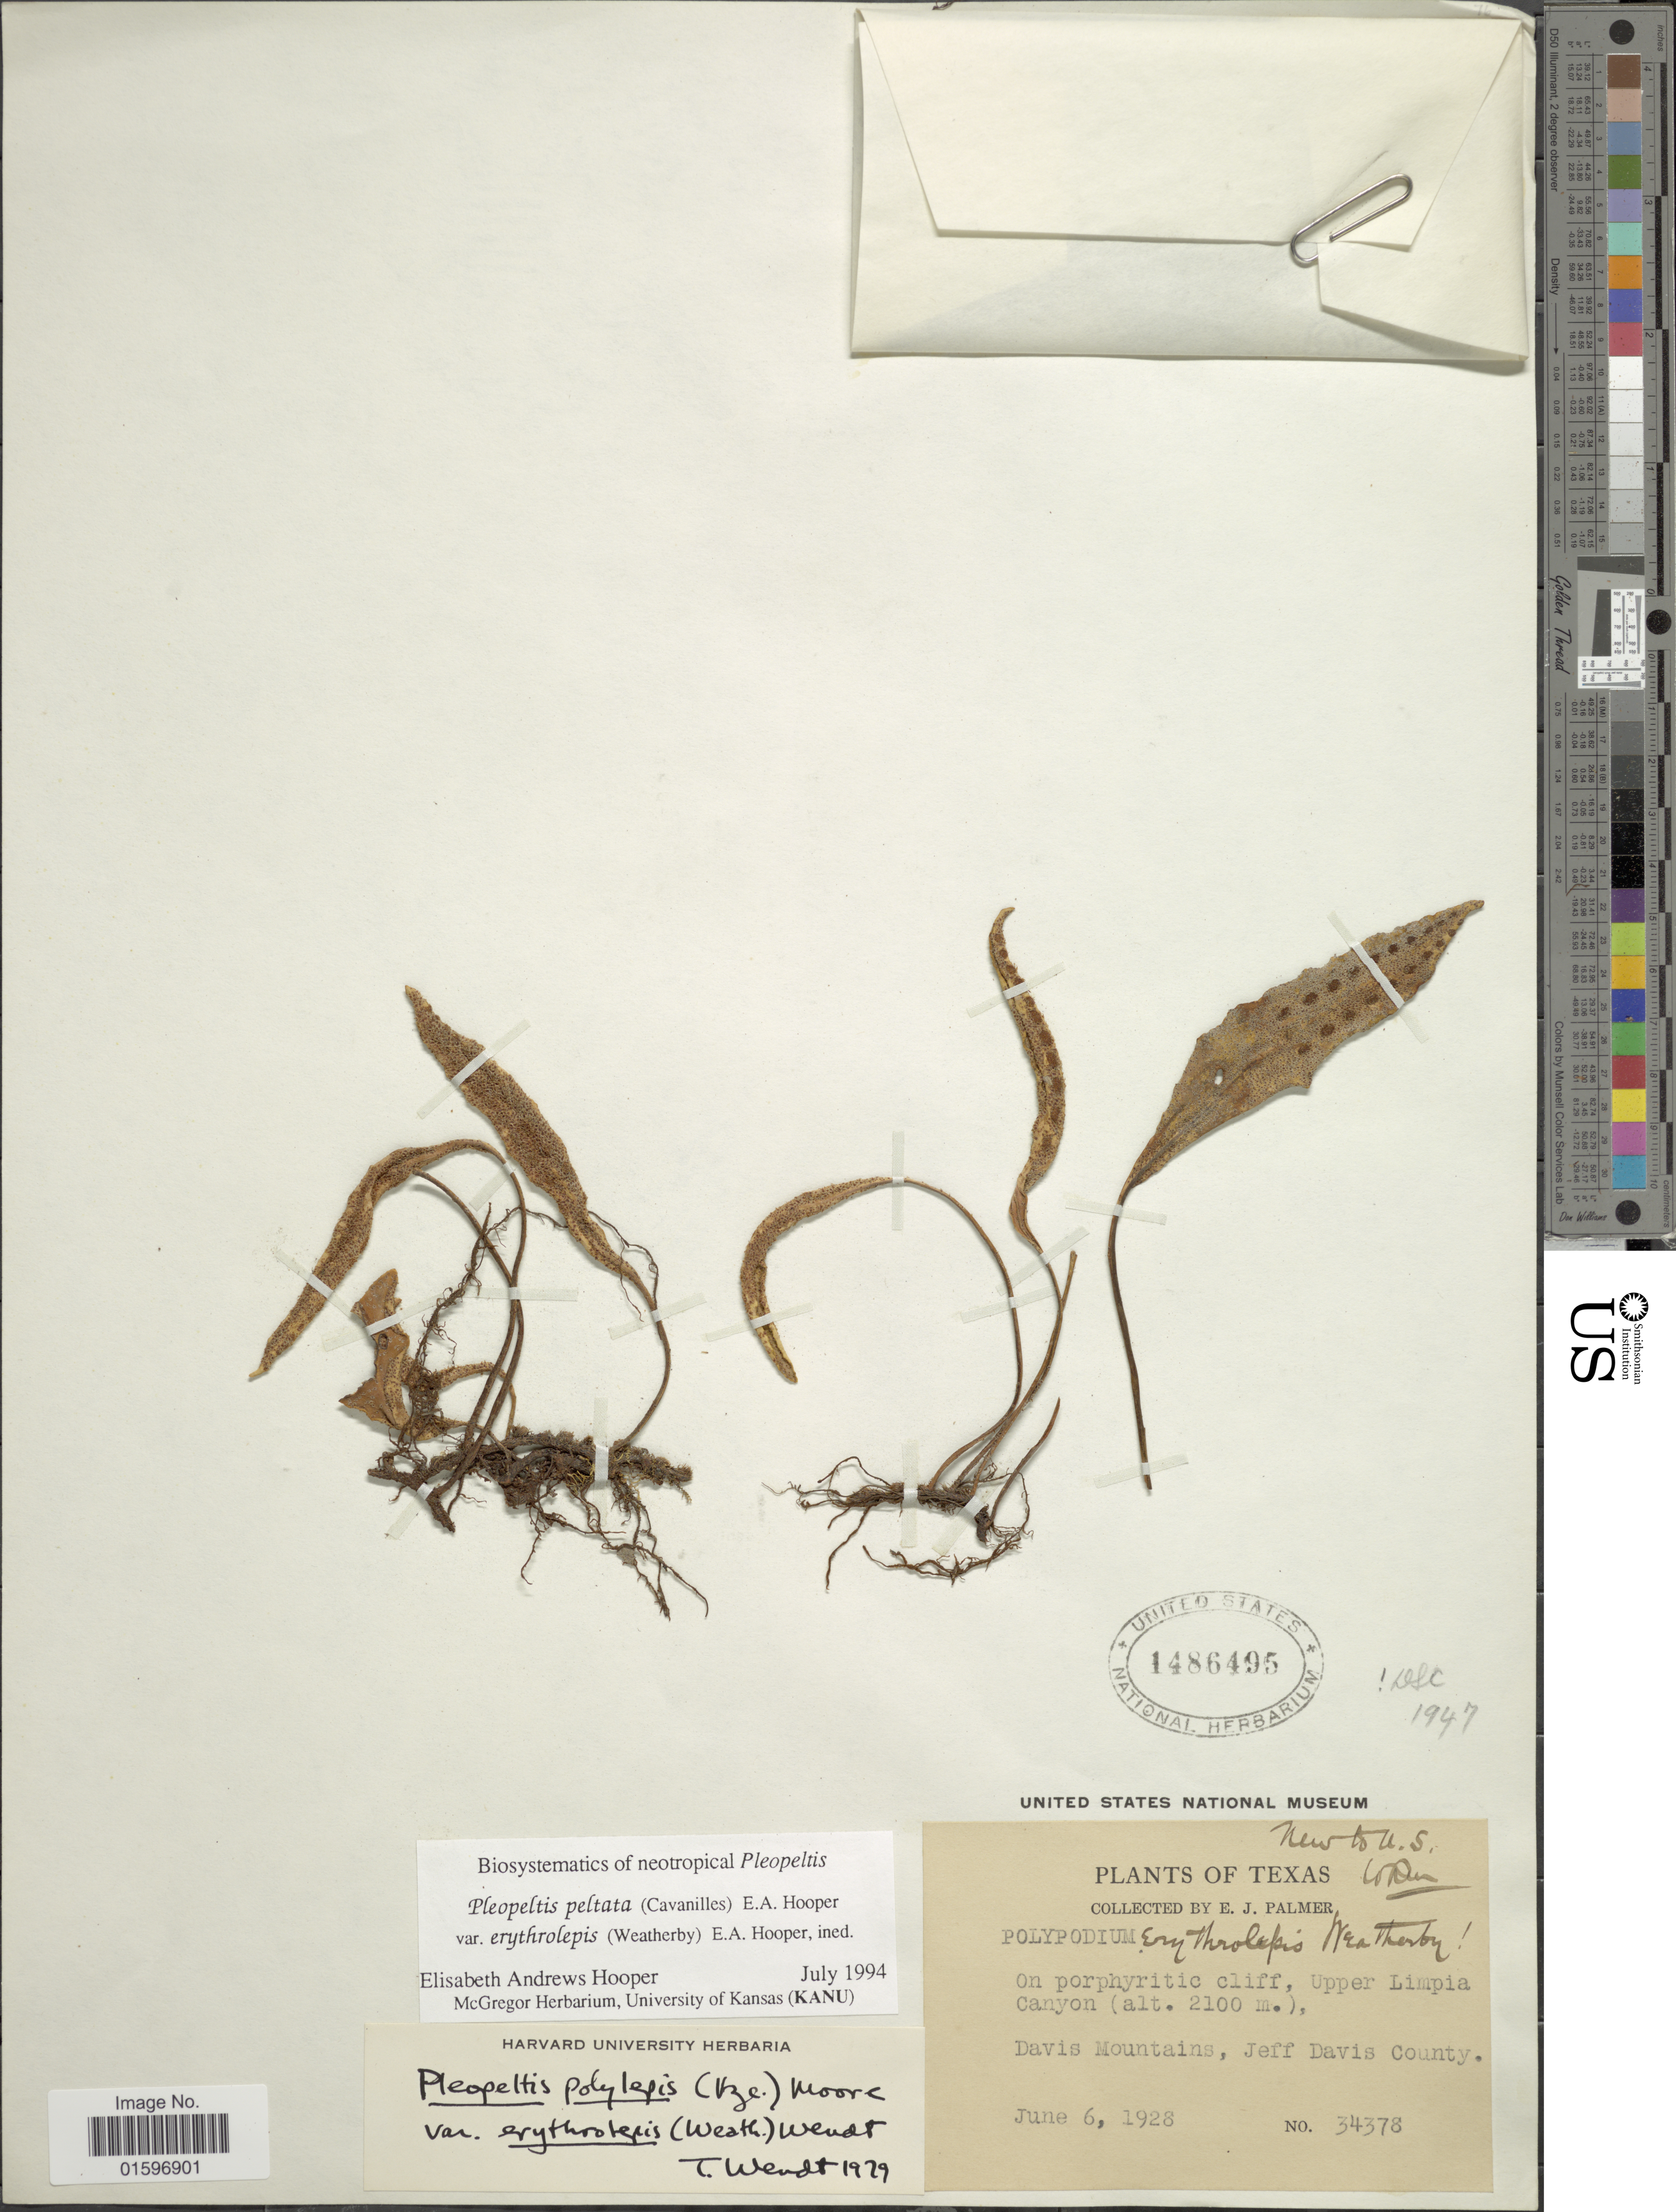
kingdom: Plantae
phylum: Tracheophyta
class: Polypodiopsida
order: Polypodiales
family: Polypodiaceae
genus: Pleopeltis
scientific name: Pleopeltis peltata var. erythrolepis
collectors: E. J. Palmer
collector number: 34378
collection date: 1928-06-06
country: United States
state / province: Texas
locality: On porphyritic cliff, Upper Limpia Canyon. Davis Mountains, Jeff Davis County.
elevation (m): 2100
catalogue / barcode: US 1486495